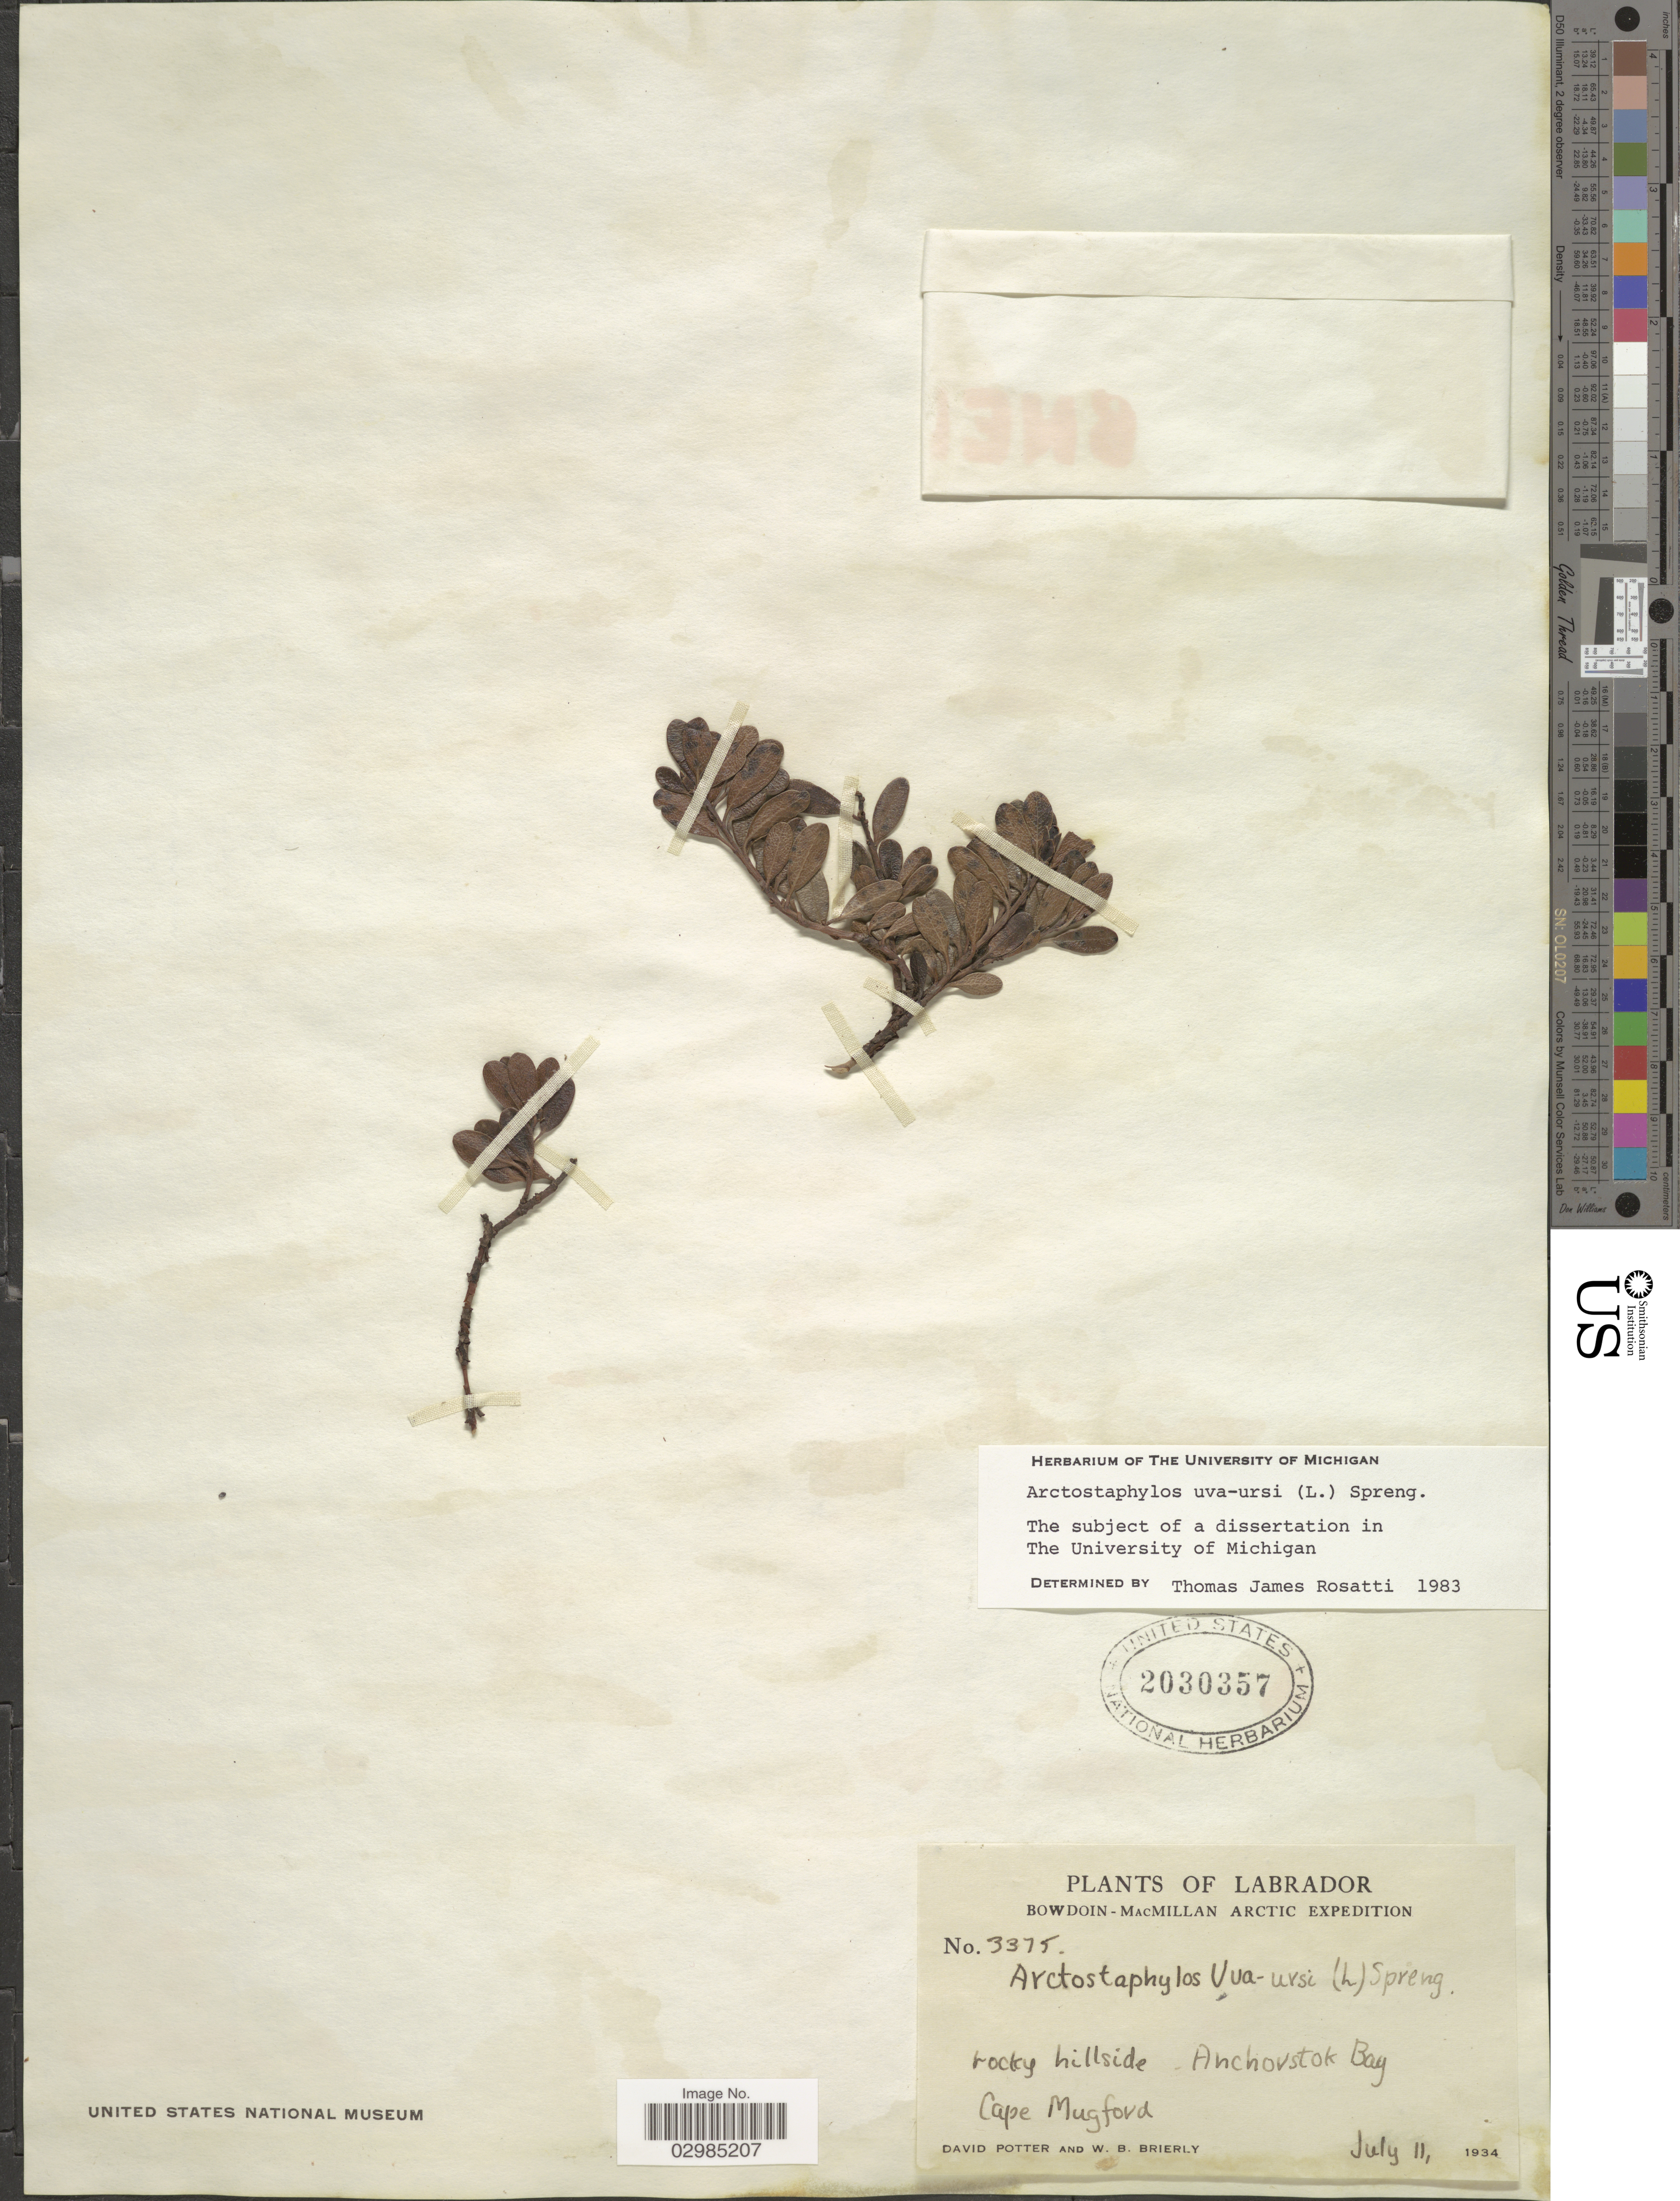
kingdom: Plantae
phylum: Tracheophyta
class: Magnoliopsida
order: Ericales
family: Ericaceae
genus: Arctostaphylos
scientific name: Arctostaphylos uva-ursi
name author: (L.) Spreng.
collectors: D. Potter & W. Brierly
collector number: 3375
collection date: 1934-07-11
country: Canada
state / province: Newfoundland and Labrador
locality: Labrador. Anchovstok Bay. Cape Mugford.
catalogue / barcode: US 2030357